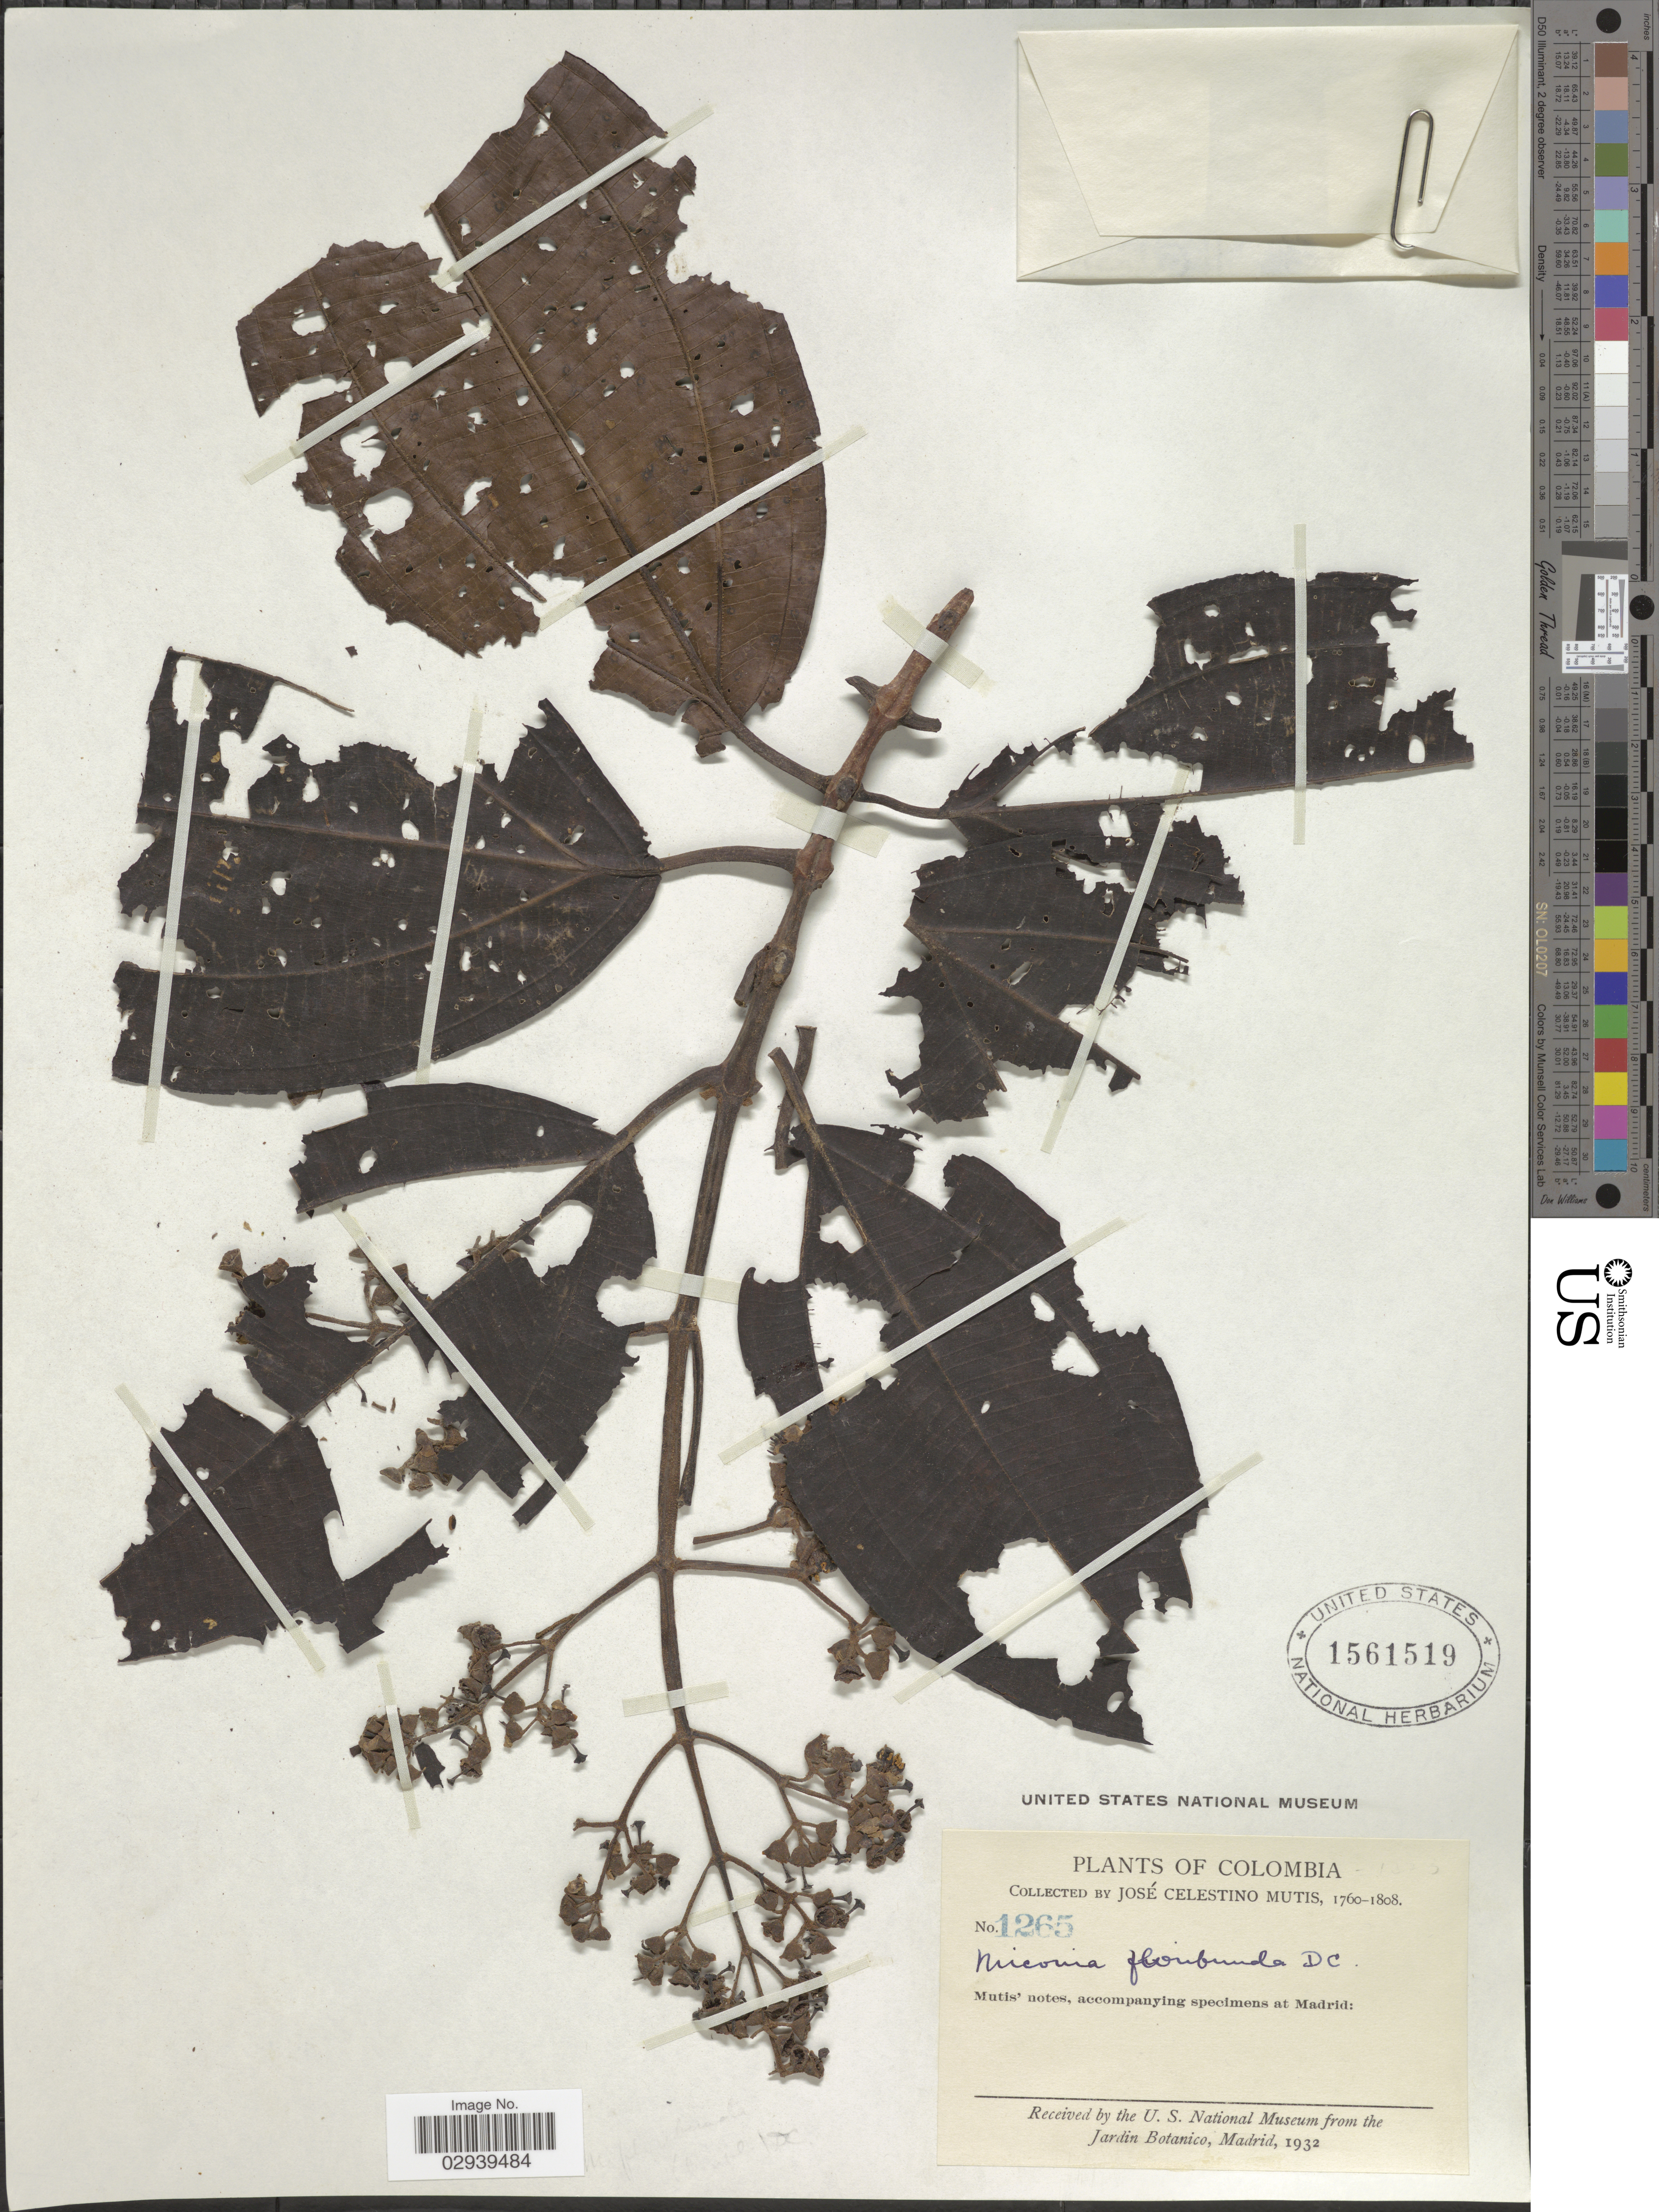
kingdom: Plantae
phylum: Tracheophyta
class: Magnoliopsida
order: Myrtales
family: Melastomataceae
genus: Miconia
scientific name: Miconia floribunda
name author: (Bonpl.) DC.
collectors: J. C. B. Mutis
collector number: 1265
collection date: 1760/1808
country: Colombia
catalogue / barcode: US 1561519